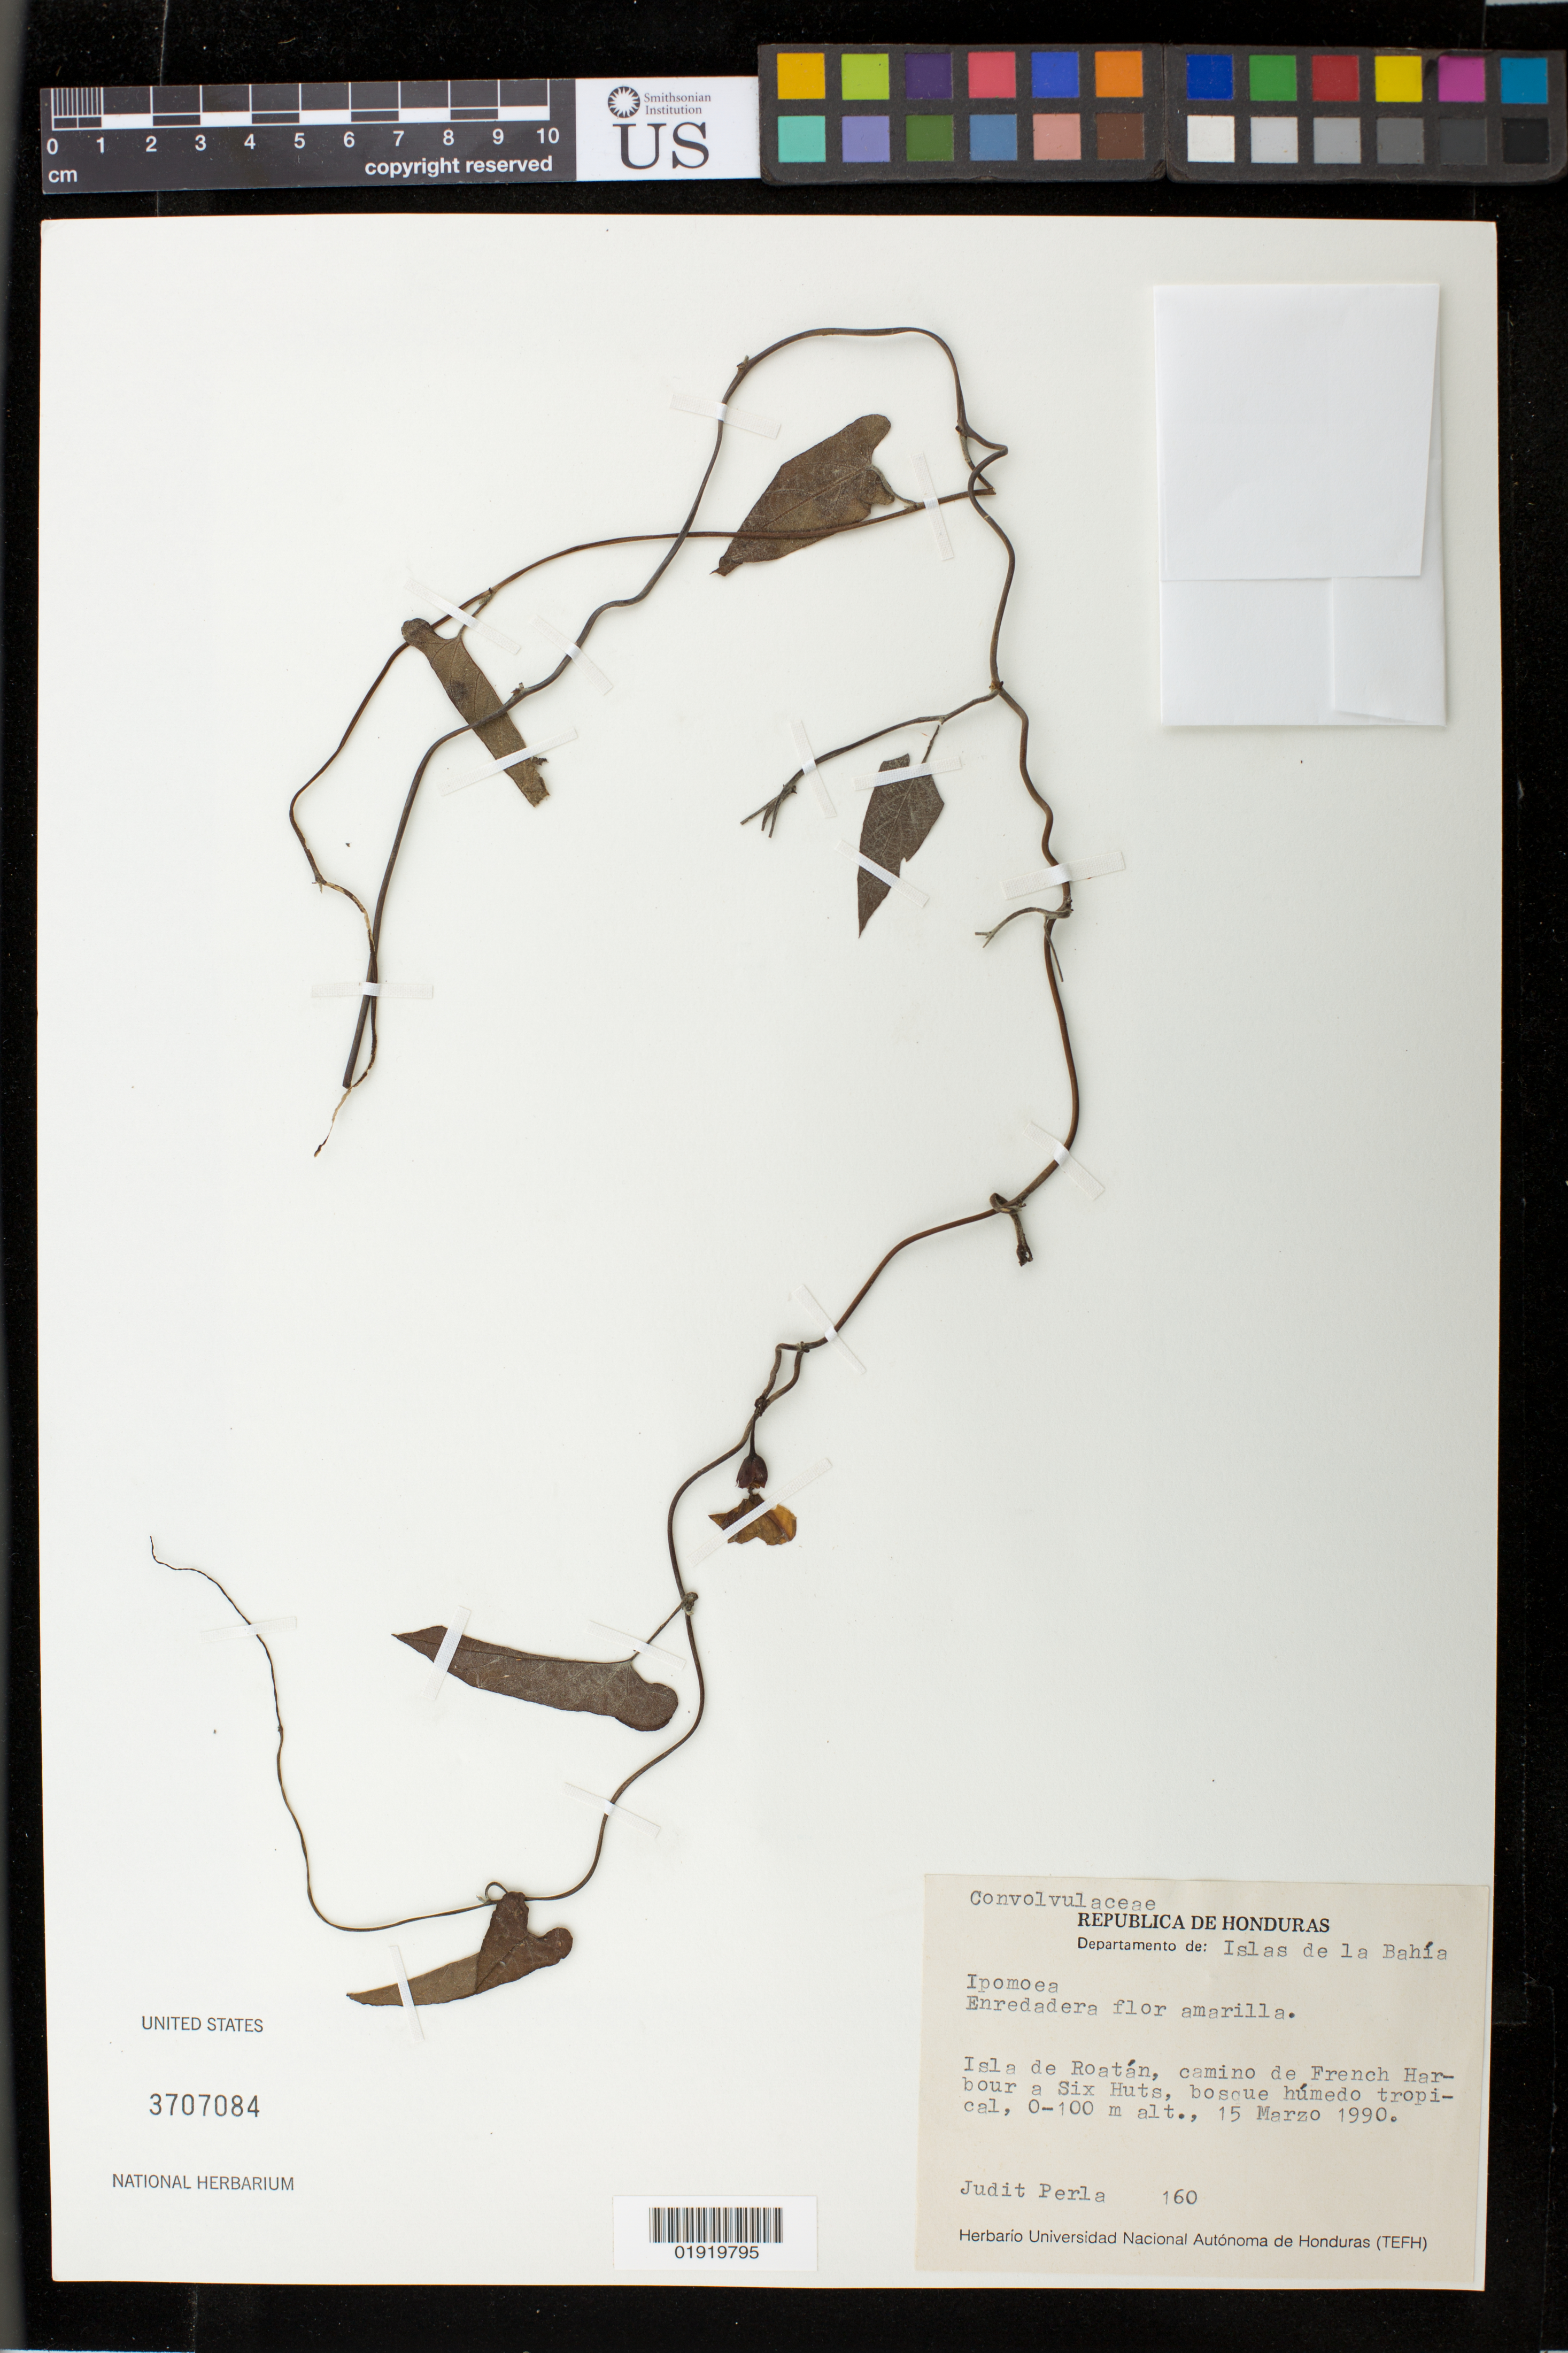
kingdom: Plantae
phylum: Tracheophyta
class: Magnoliopsida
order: Solanales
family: Convolvulaceae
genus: Ipomoea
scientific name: Ipomoea sp.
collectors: J. Perla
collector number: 160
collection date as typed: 15 Marzo 1990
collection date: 1990-03-15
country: Honduras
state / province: Islas de la Bahía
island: Roatán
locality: Departamento de Islas de la Bahía. Isla de Roatán, camino de French Harbour a Six Huts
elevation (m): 0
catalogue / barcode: US 3707084